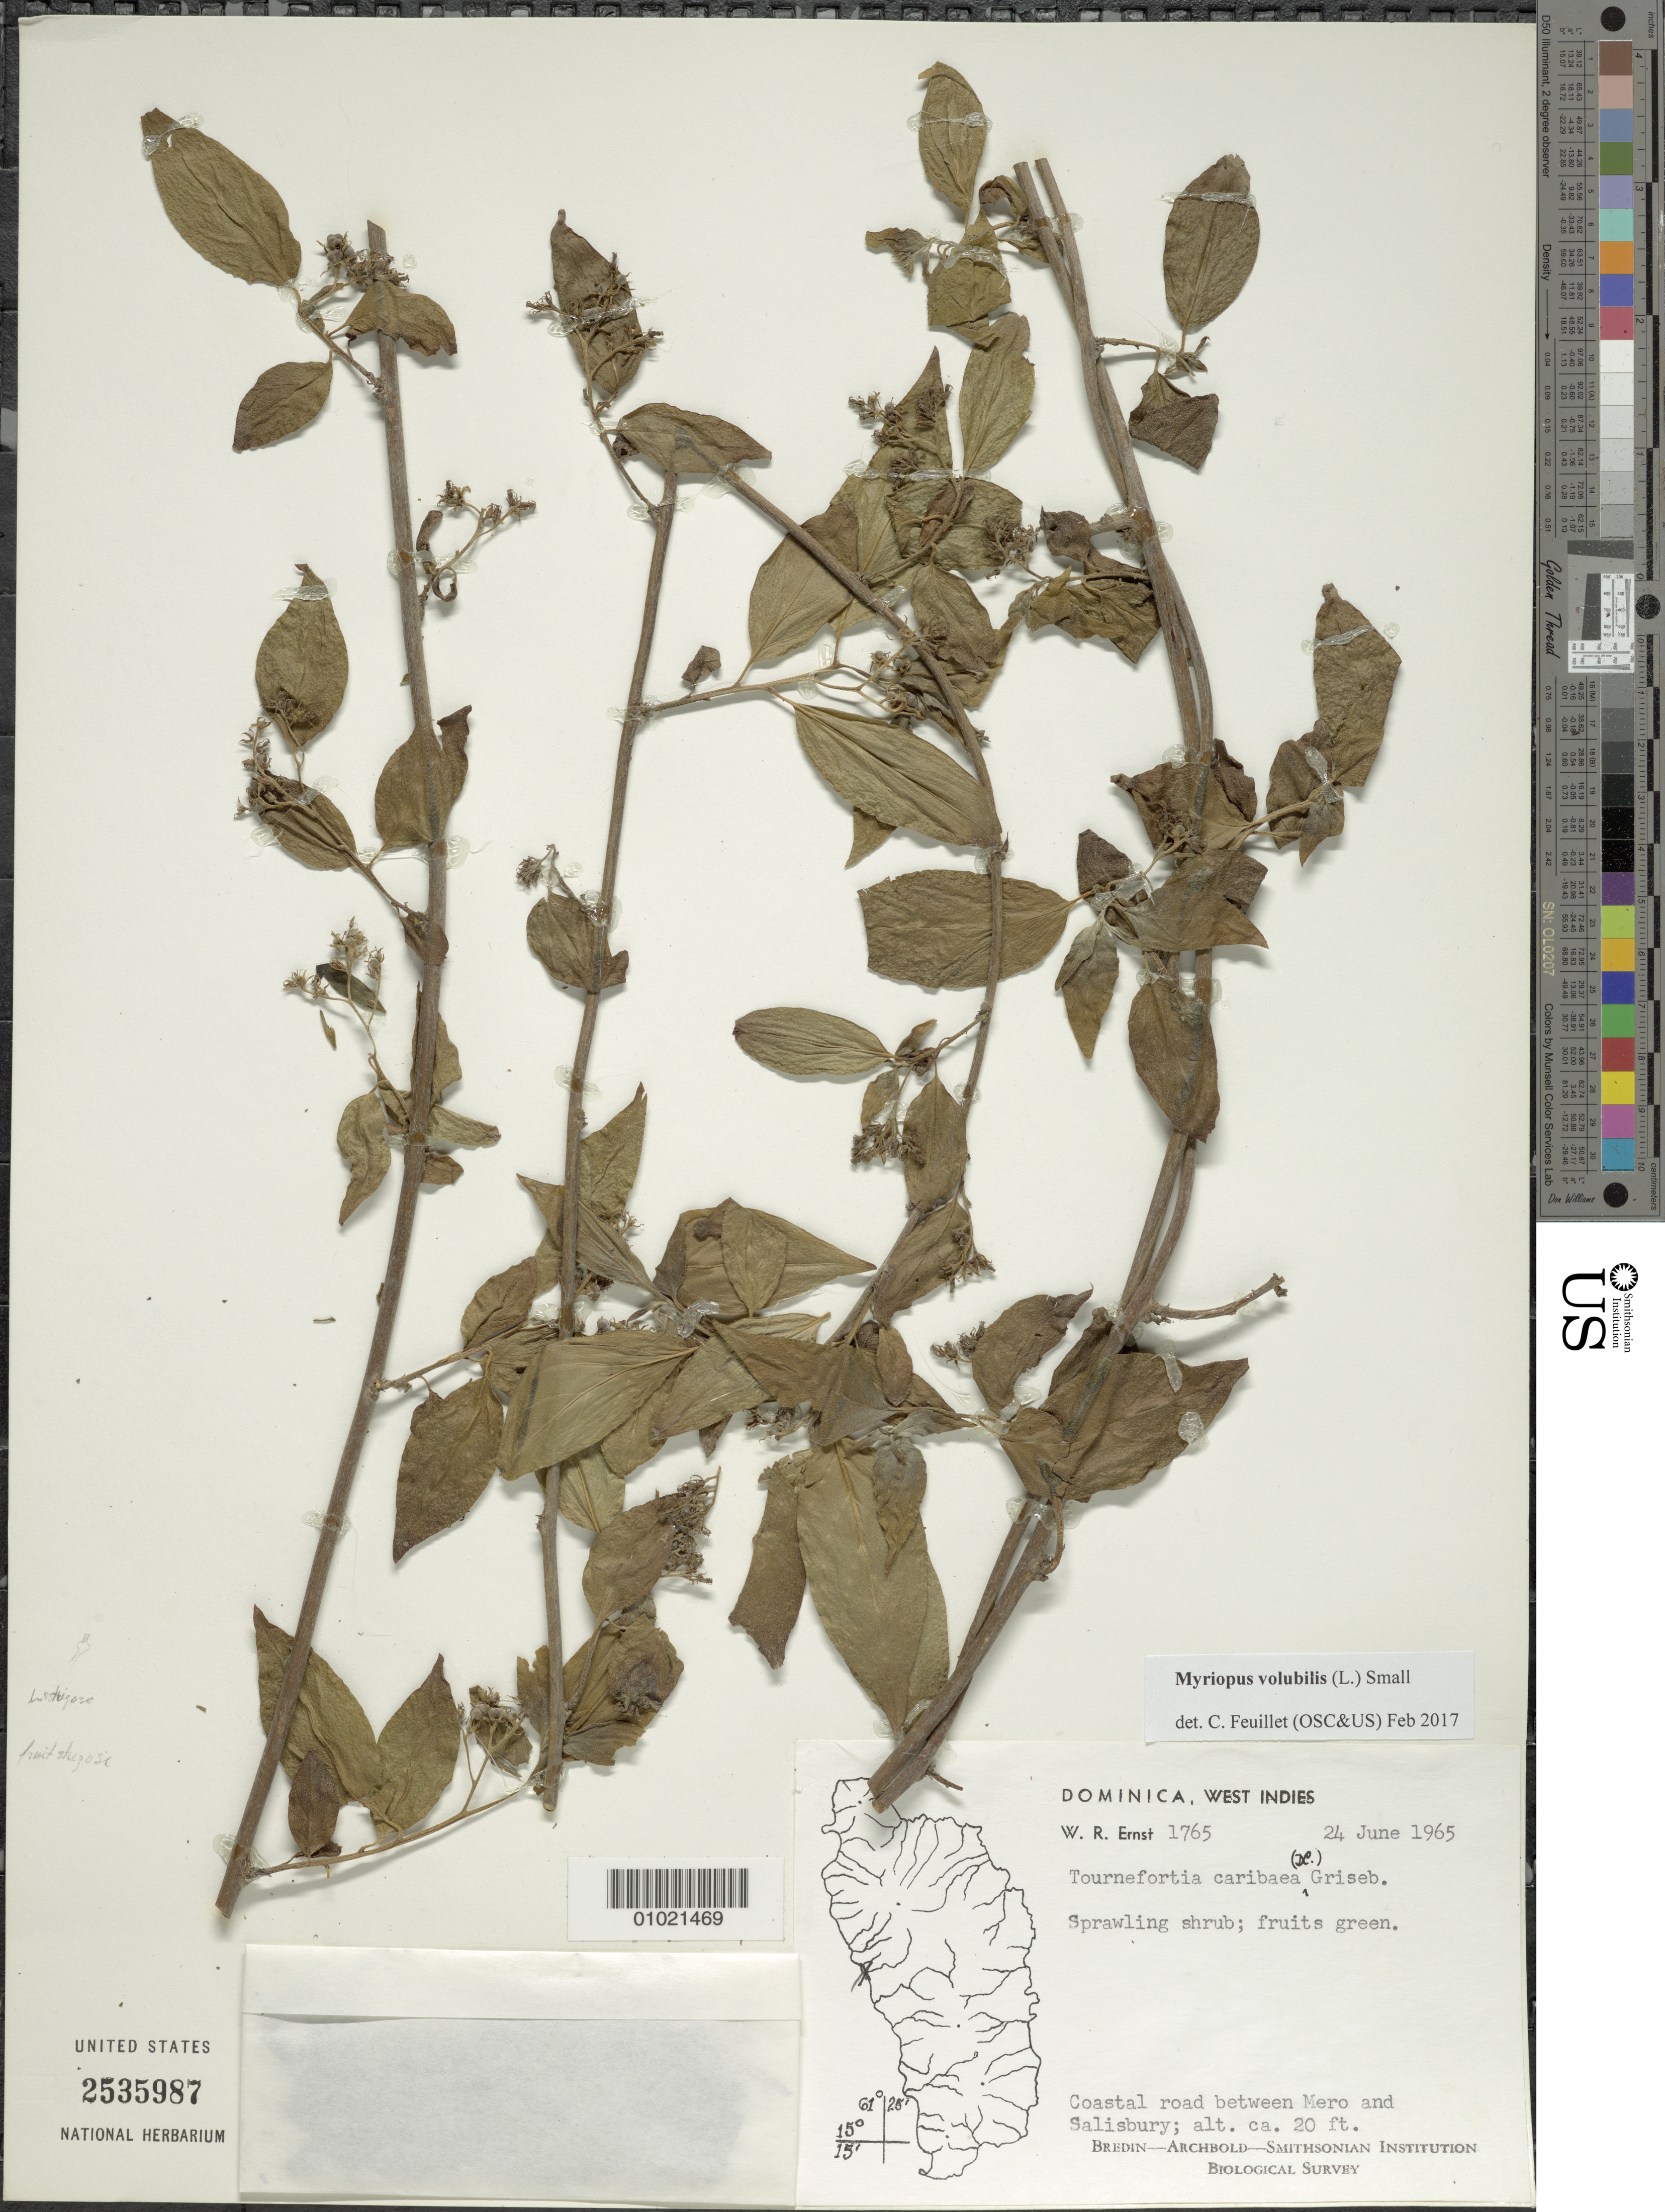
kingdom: Plantae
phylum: Tracheophyta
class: Magnoliopsida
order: Boraginales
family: Heliotropiaceae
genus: Myriopus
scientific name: Myriopus volubilis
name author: (L.) Small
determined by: Feuillet, C.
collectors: W. R. Ernst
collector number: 1765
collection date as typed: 24 Jun 1965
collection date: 1965-06-24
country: Dominica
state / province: St. Joseph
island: Dominica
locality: Coastal road between Mero and Salisbury.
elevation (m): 6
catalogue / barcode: US 2535987